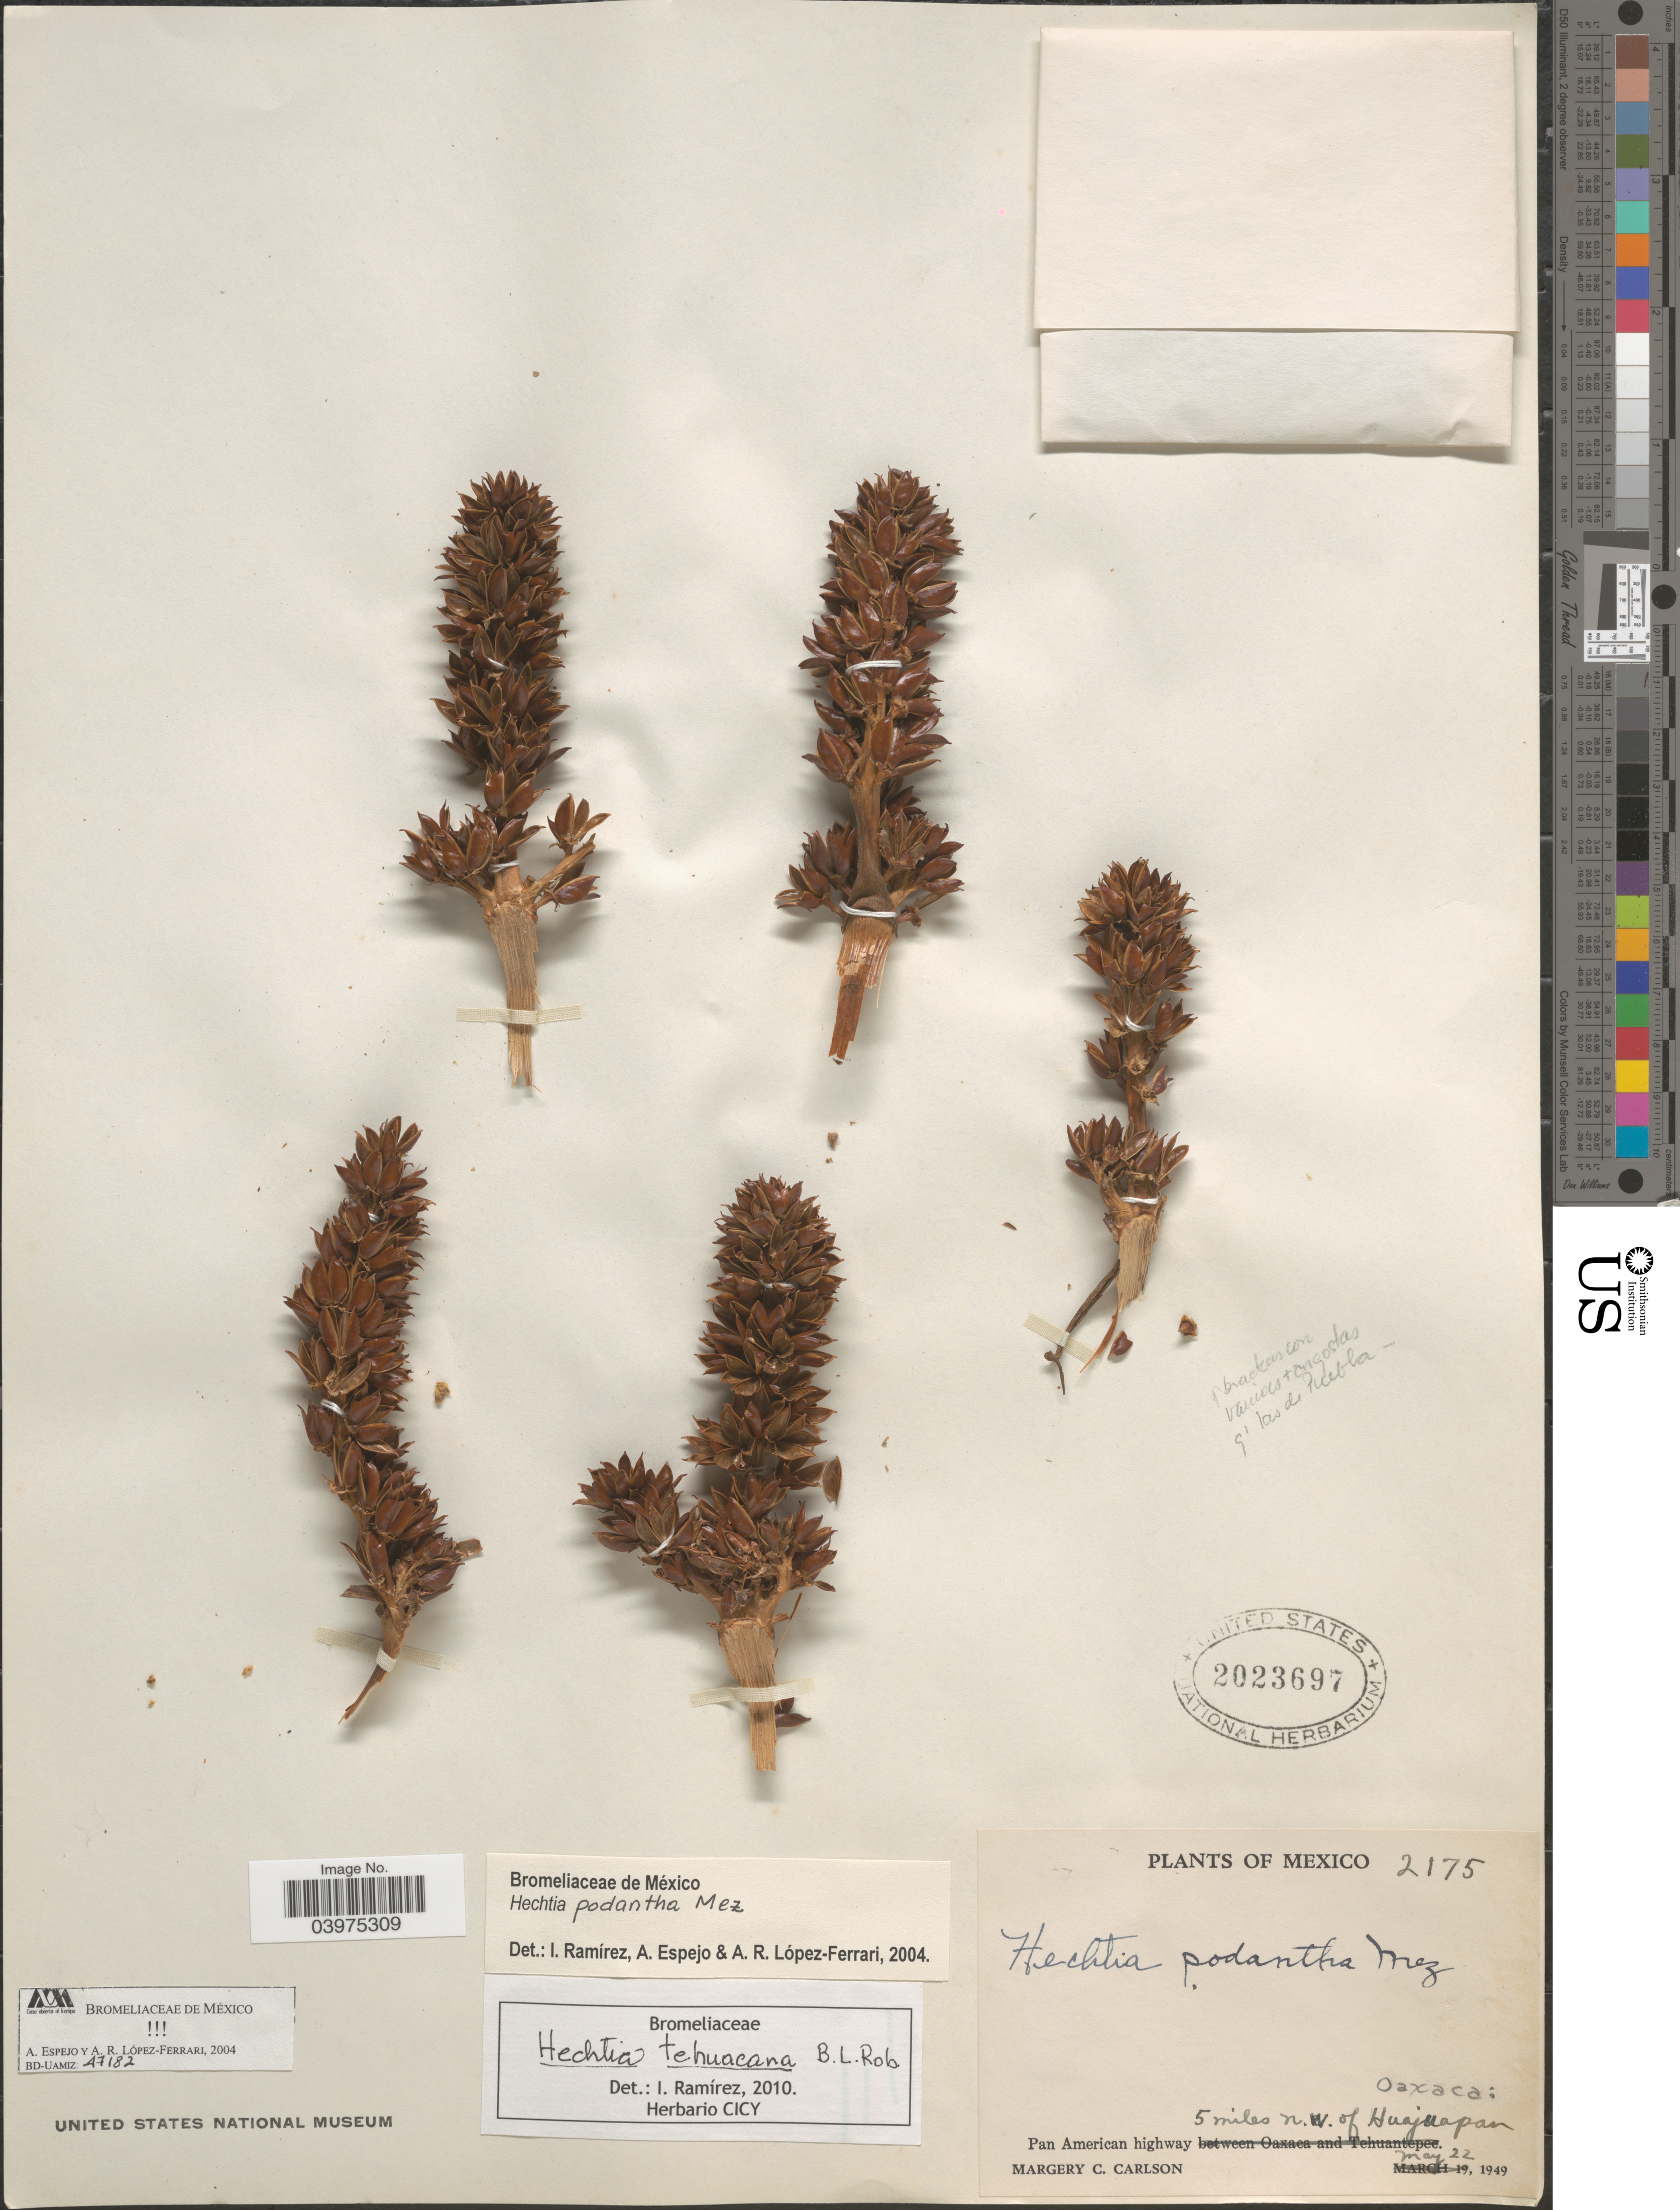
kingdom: Plantae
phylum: Tracheophyta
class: Liliopsida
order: Poales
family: Bromeliaceae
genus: Hechtia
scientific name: Hechtia tehuacana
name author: B.L. Rob.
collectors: M. C. Carlson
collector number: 2175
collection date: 1949-05-22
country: Mexico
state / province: Oaxaca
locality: Pan American highway 5 miles n.w. of Huajuapan.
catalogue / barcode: US 2023697